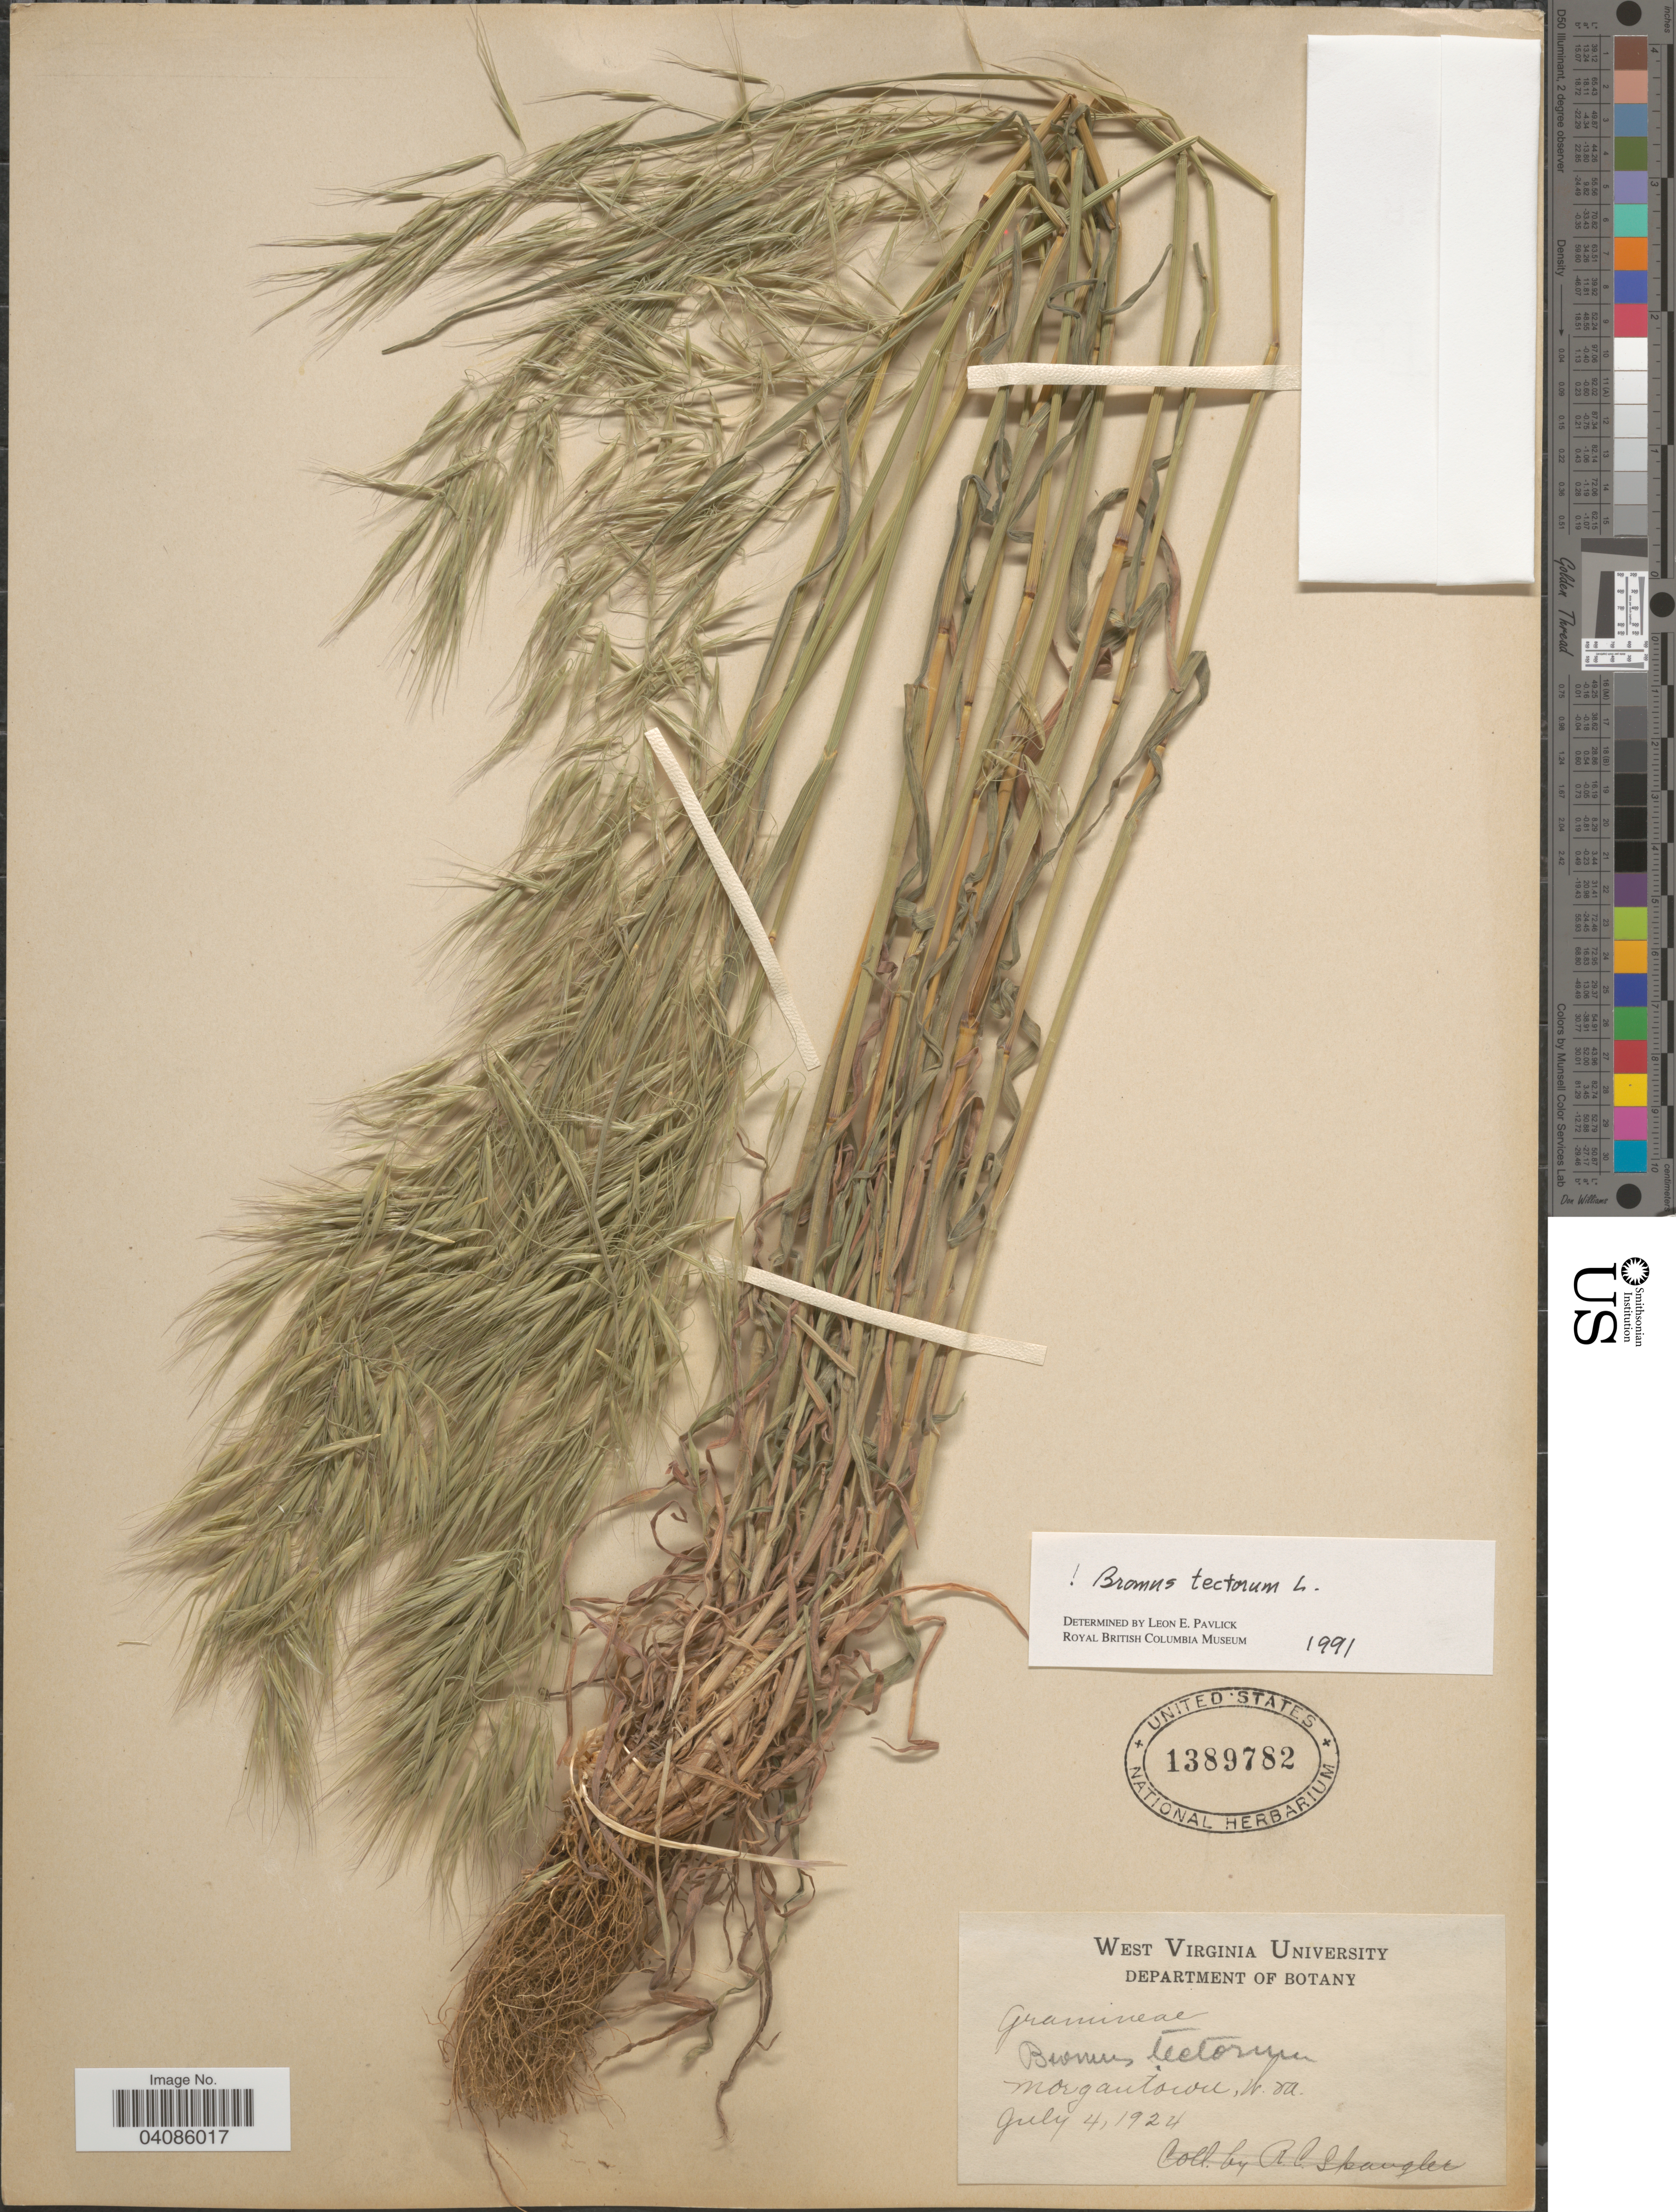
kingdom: Plantae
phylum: Tracheophyta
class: Liliopsida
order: Poales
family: Poaceae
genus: Bromus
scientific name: Bromus tectorum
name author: L.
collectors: R. Spangler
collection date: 1924-07-04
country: United States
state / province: West Virginia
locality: Morgantown.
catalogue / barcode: US 1389782